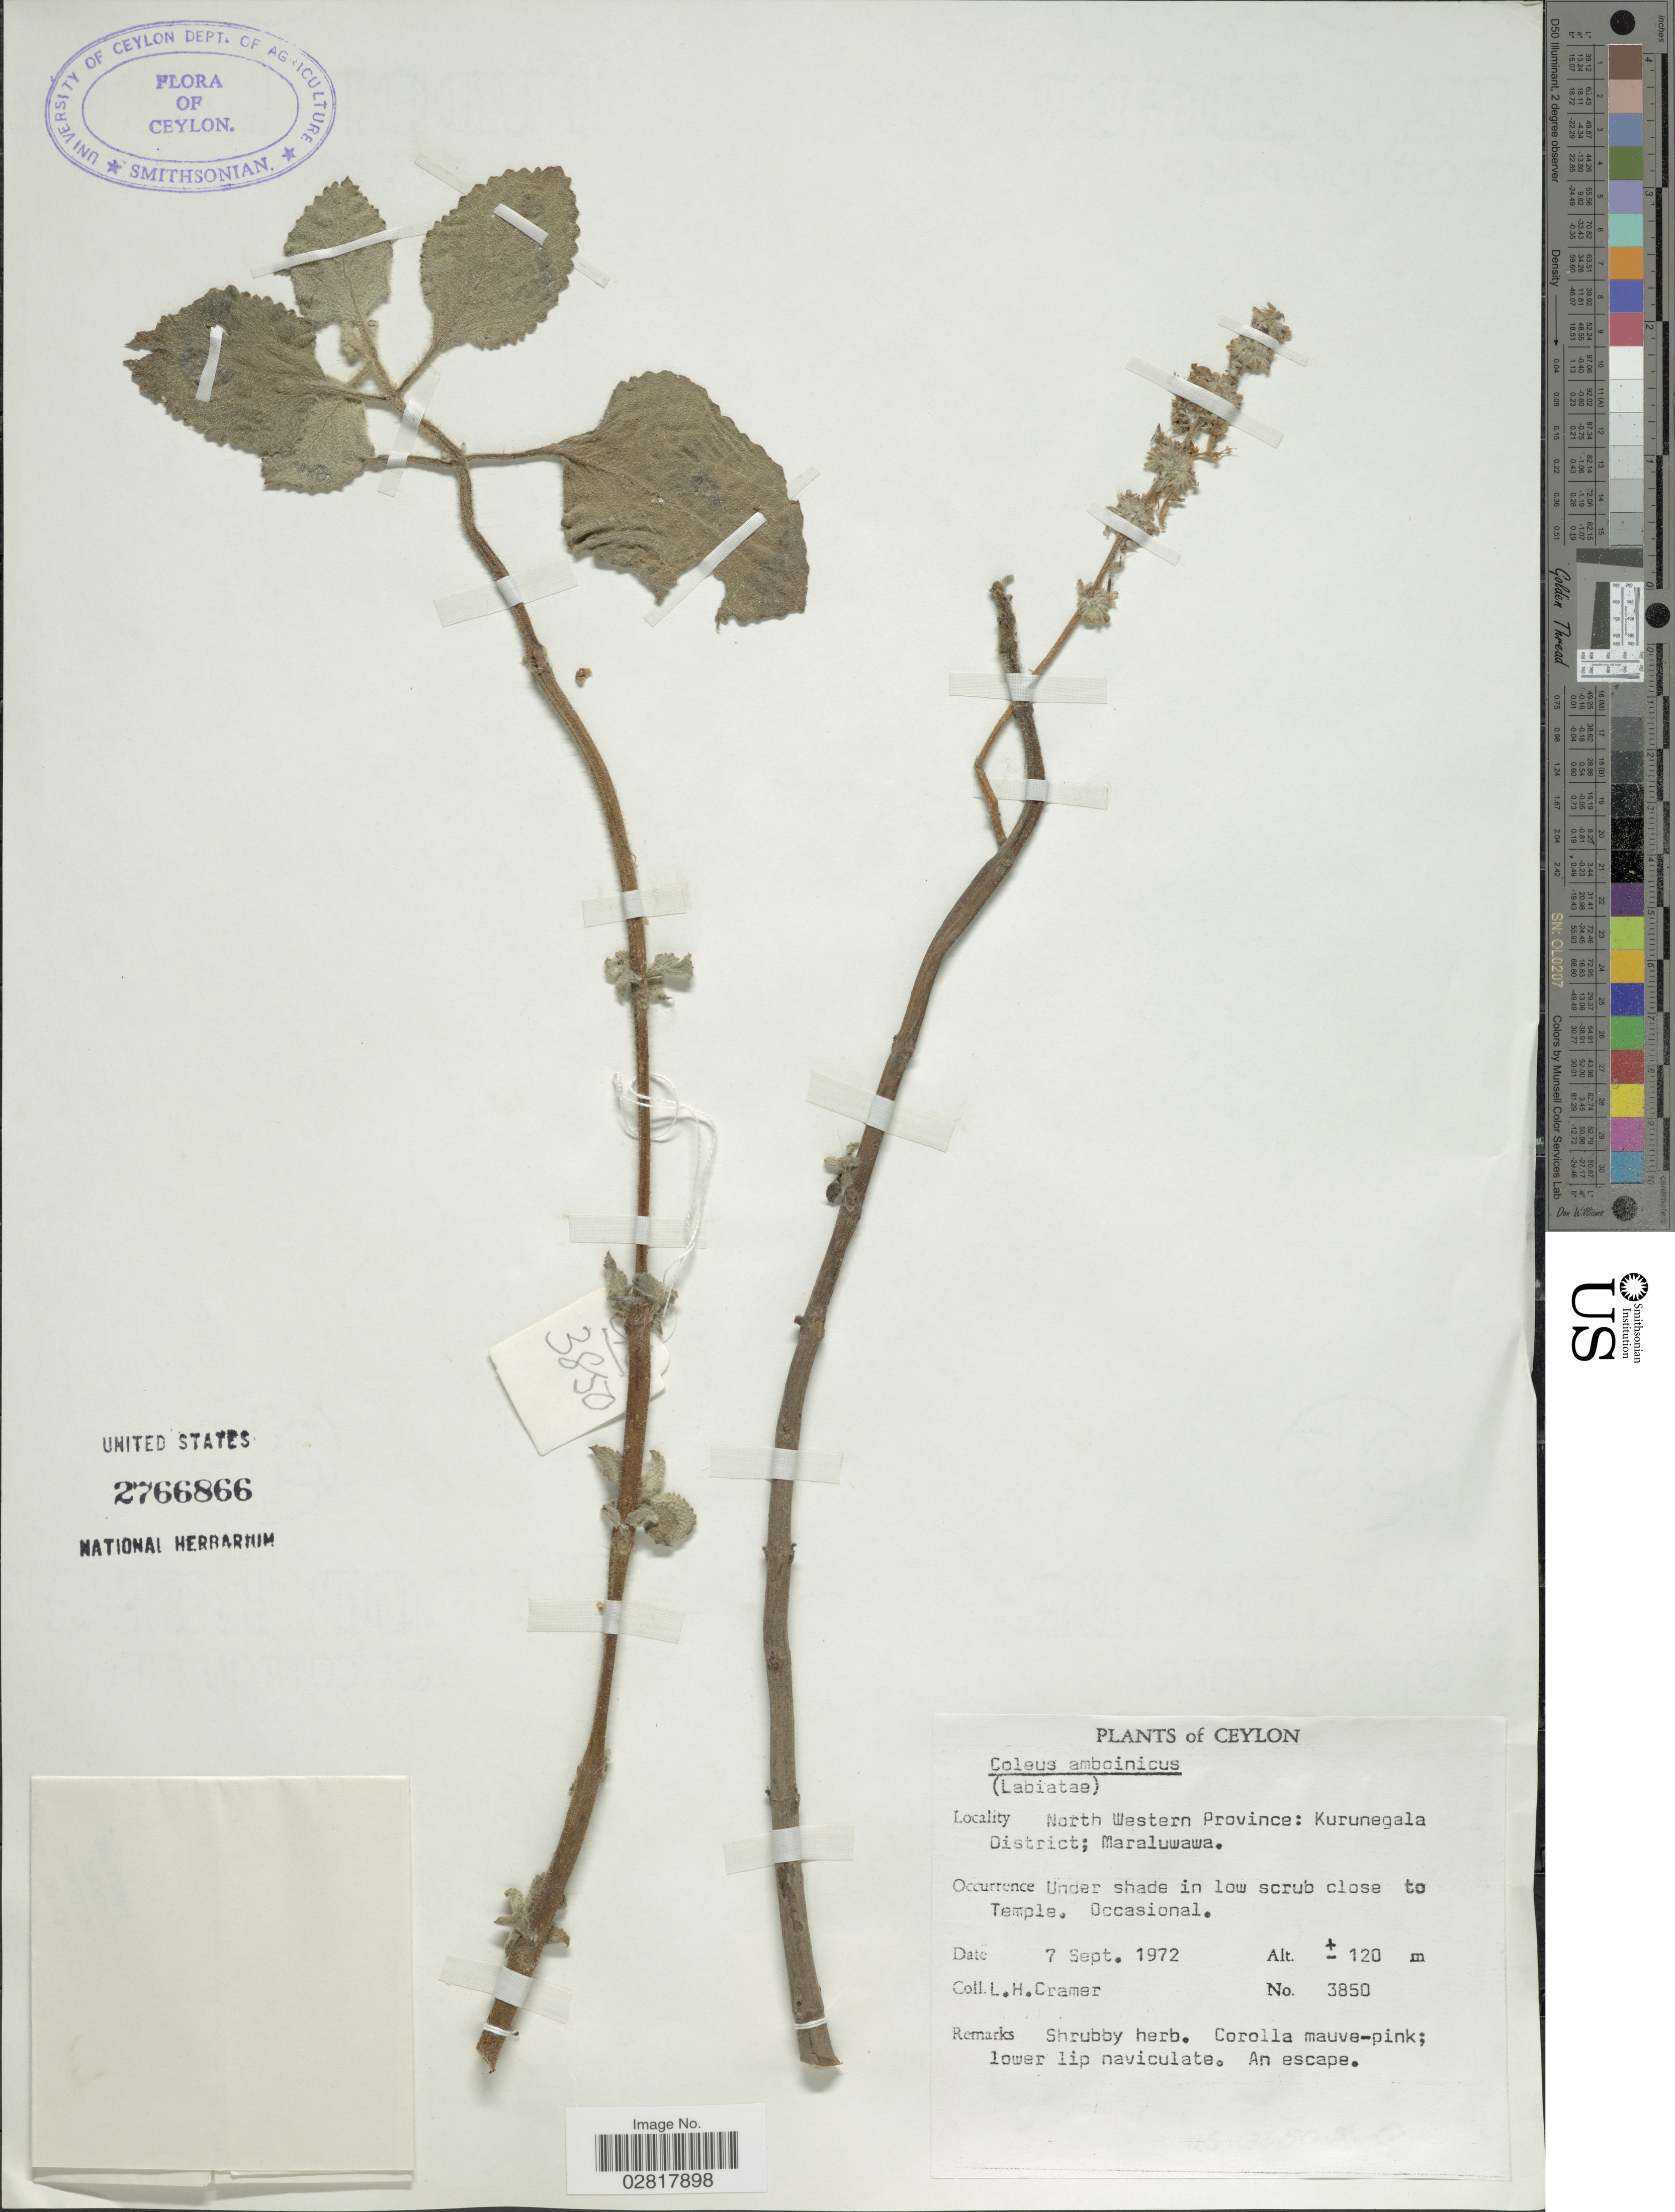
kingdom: Plantae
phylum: Tracheophyta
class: Magnoliopsida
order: Lamiales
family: Lamiaceae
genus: Plectranthus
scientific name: Plectranthus amboinicus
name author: (Lour.) Spreng.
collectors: L. H. Cramer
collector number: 3850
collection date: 1972-09-07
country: Sri Lanka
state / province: North Western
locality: Ceylon. Kurunegala District; Maraluwawa. close to Temple.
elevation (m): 120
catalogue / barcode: US 2766866